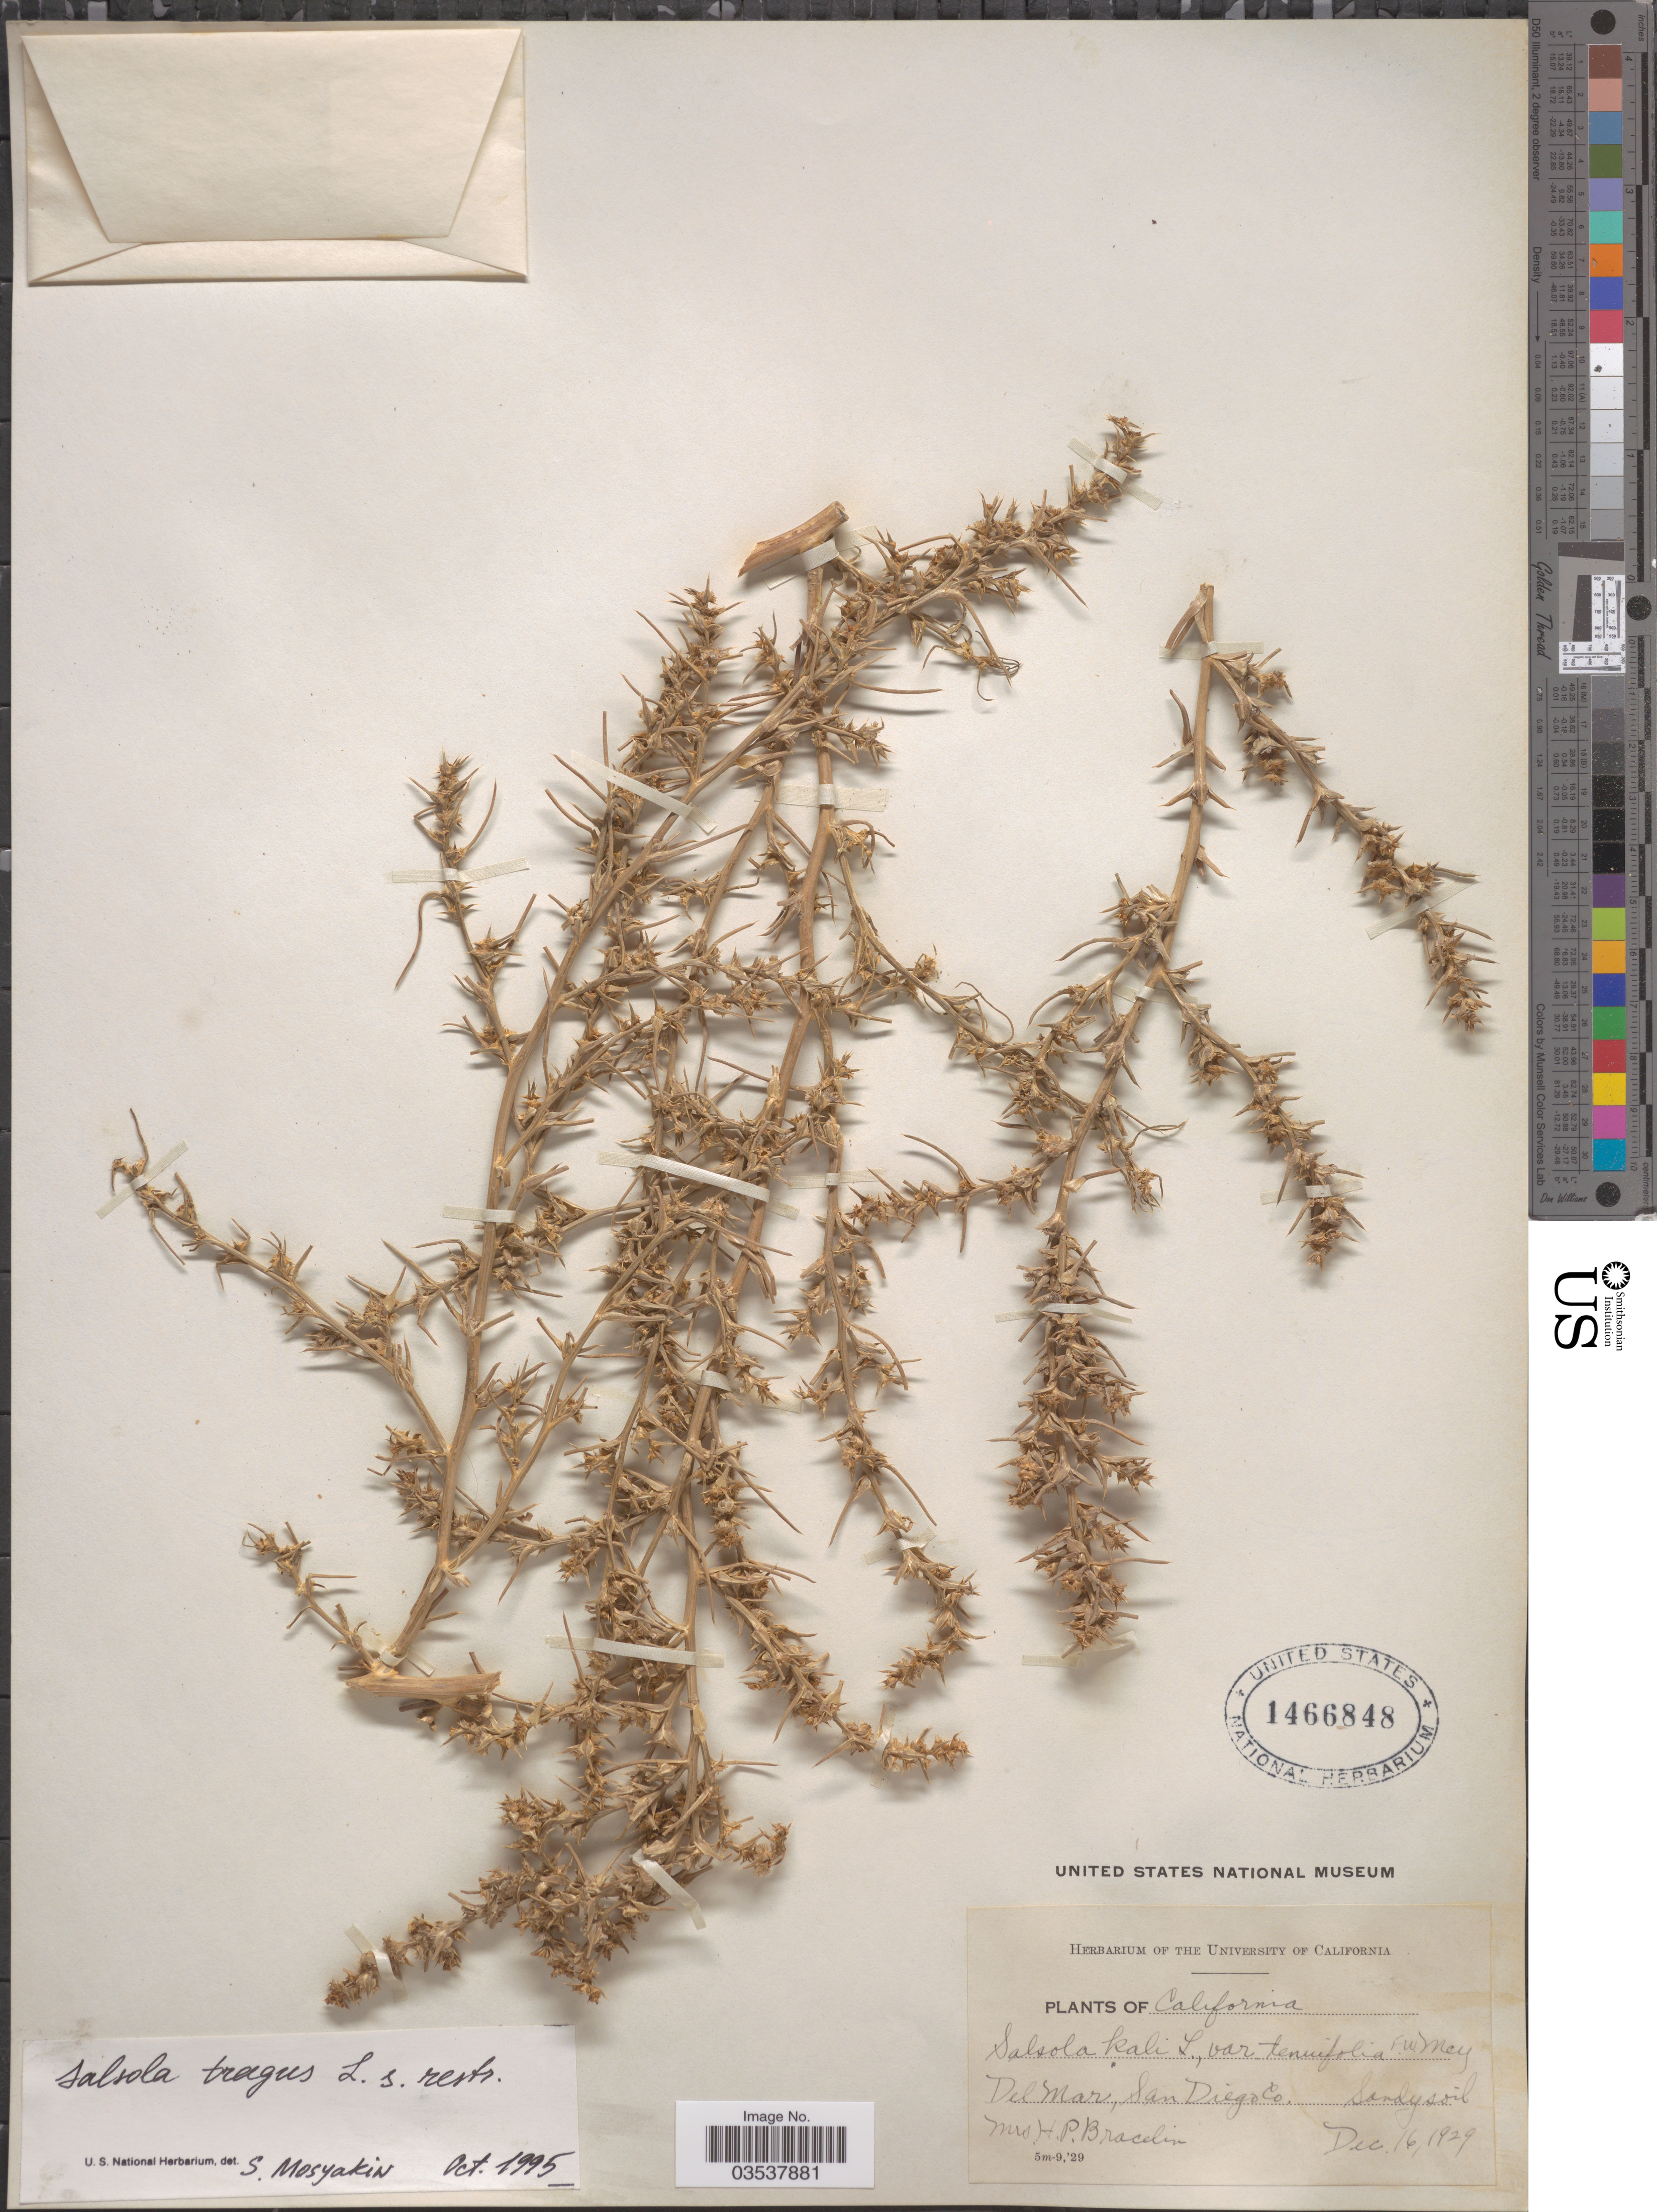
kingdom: Plantae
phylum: Tracheophyta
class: Magnoliopsida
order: Caryophyllales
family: Amaranthaceae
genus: Salsola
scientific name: Salsola pestifer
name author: A. Nelson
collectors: H. Bracelin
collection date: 1929-12-16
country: United States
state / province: California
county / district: San Diego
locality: Del Mar, San Diego Co.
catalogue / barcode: US 1466848